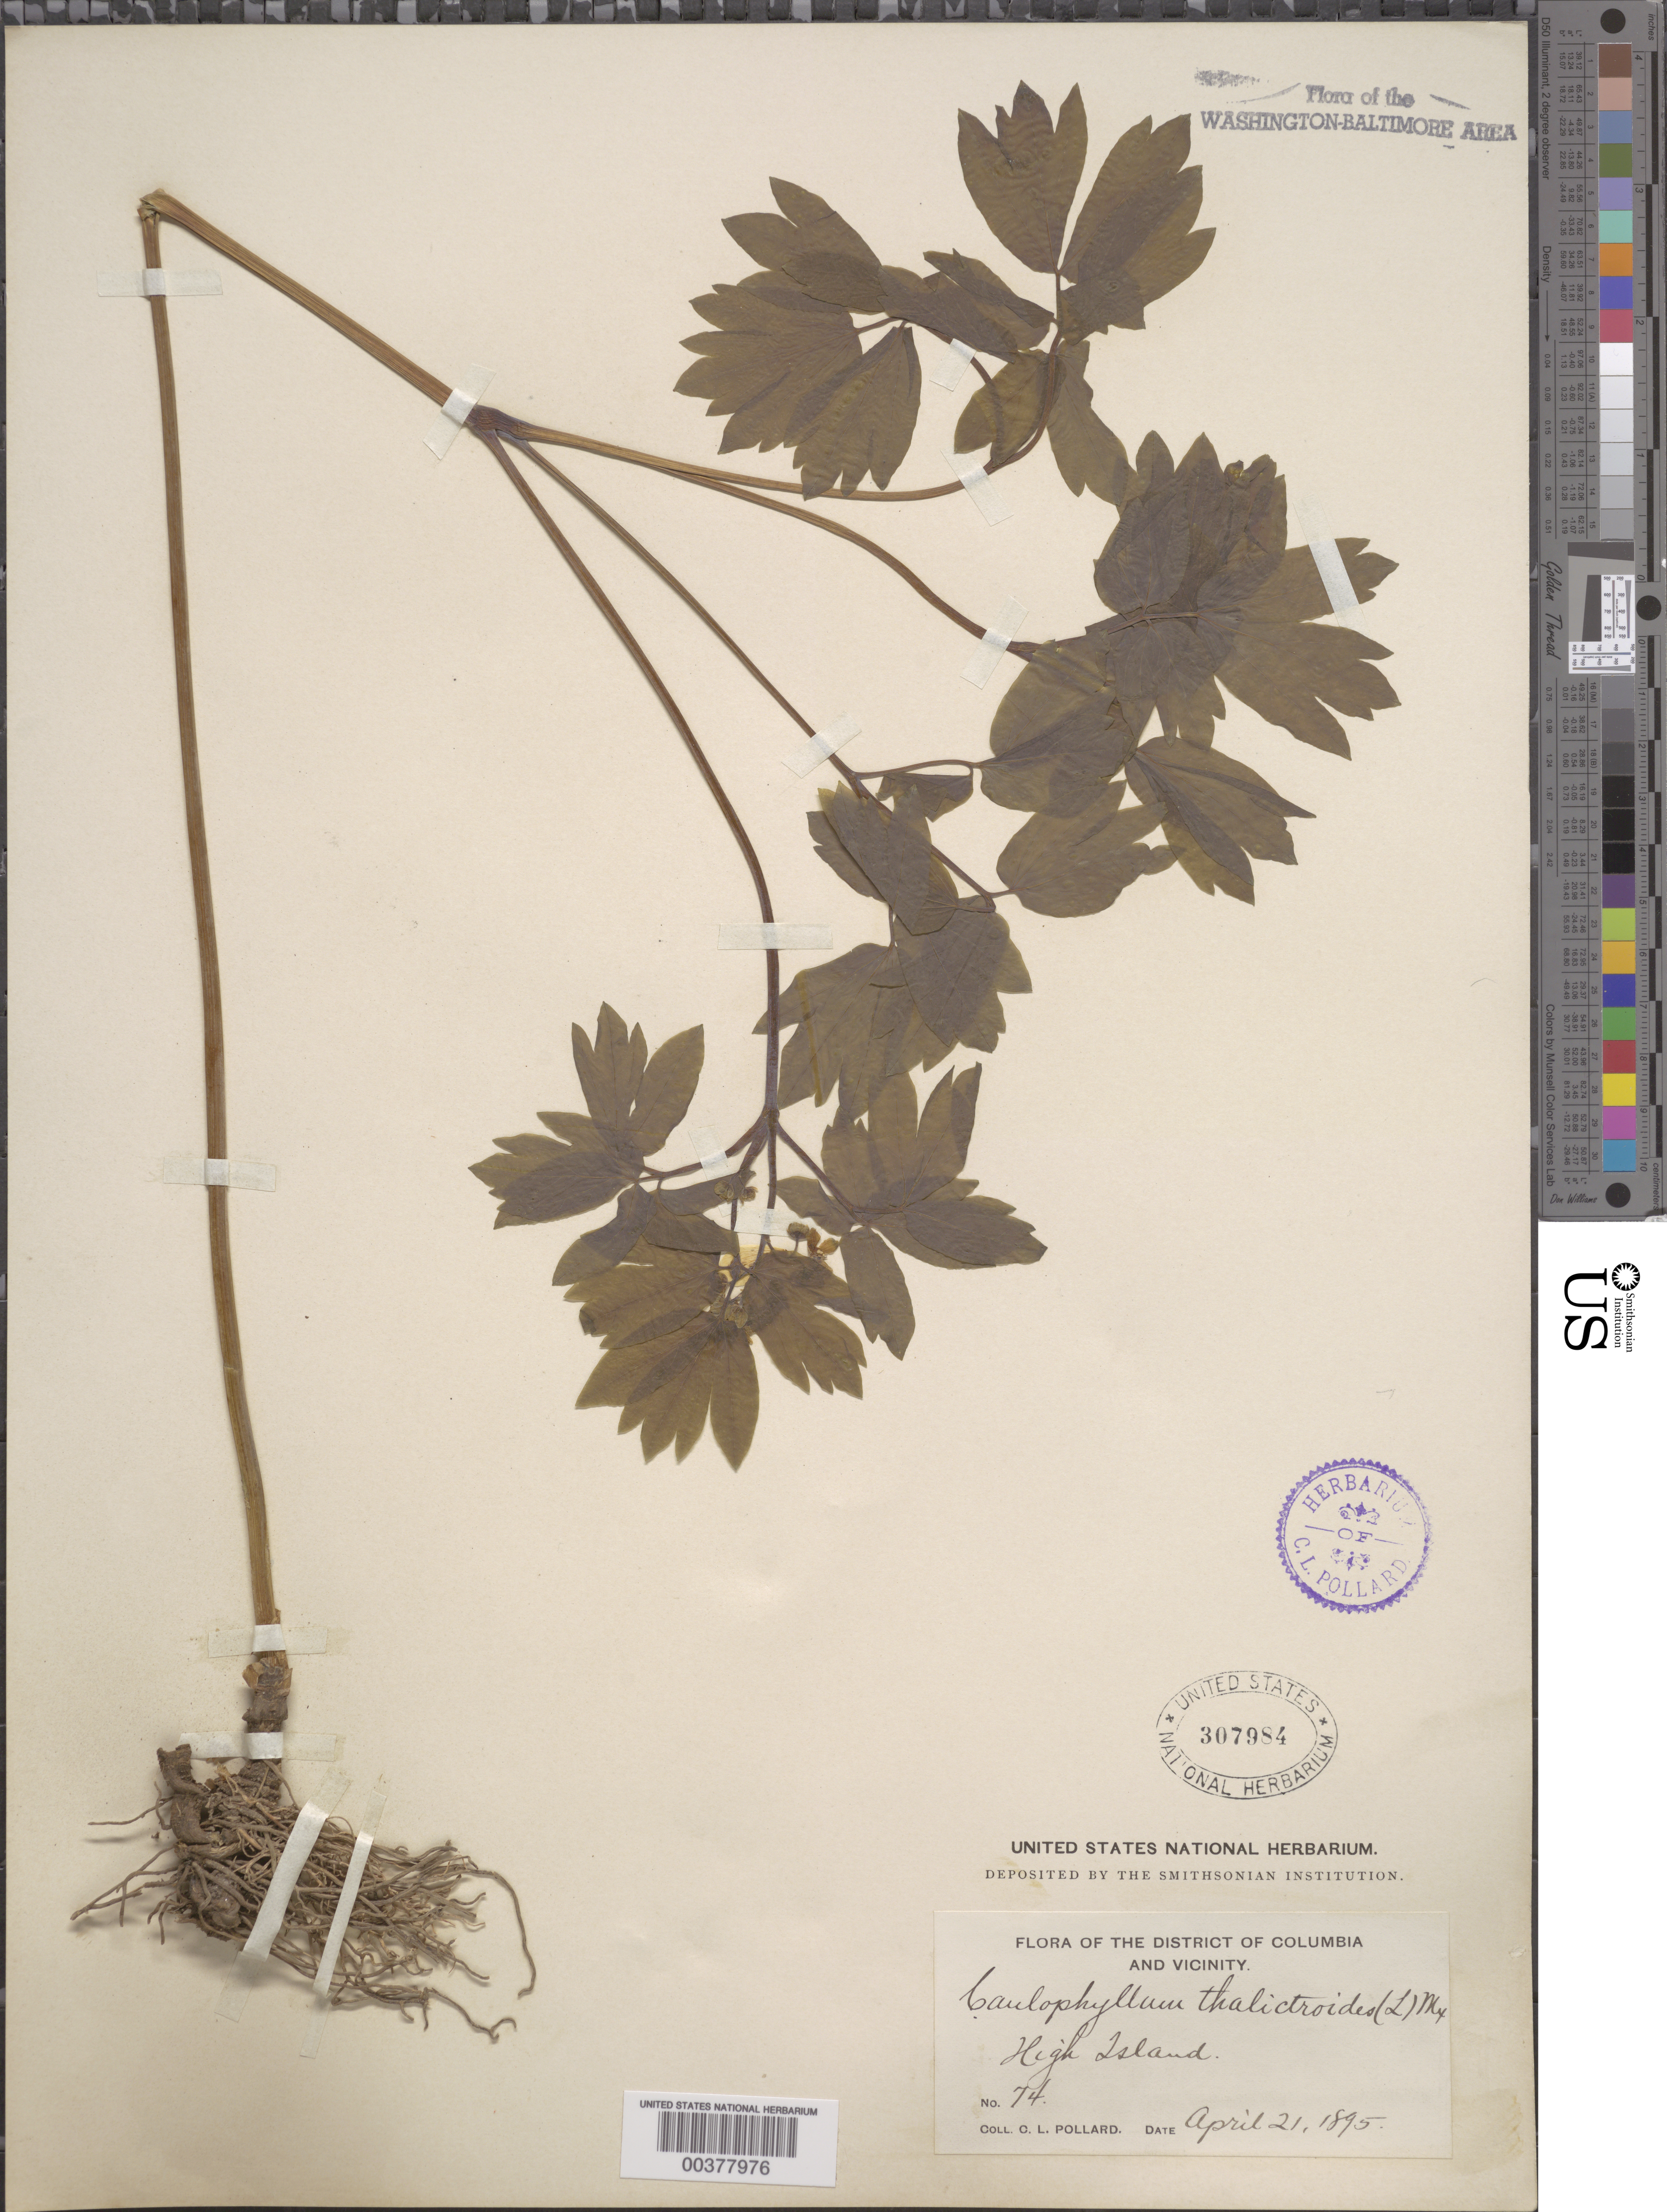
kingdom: Plantae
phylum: Tracheophyta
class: Magnoliopsida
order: Ranunculales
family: Berberidaceae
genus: Caulophyllum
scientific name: Caulophyllum thalictroides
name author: (L.) Michx.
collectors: C. L. Pollard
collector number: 74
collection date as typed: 21 Apr 1895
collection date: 1895-04-21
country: United States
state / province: Maryland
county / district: Montgomery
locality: High Island C. & O. Canal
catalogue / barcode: US 307984